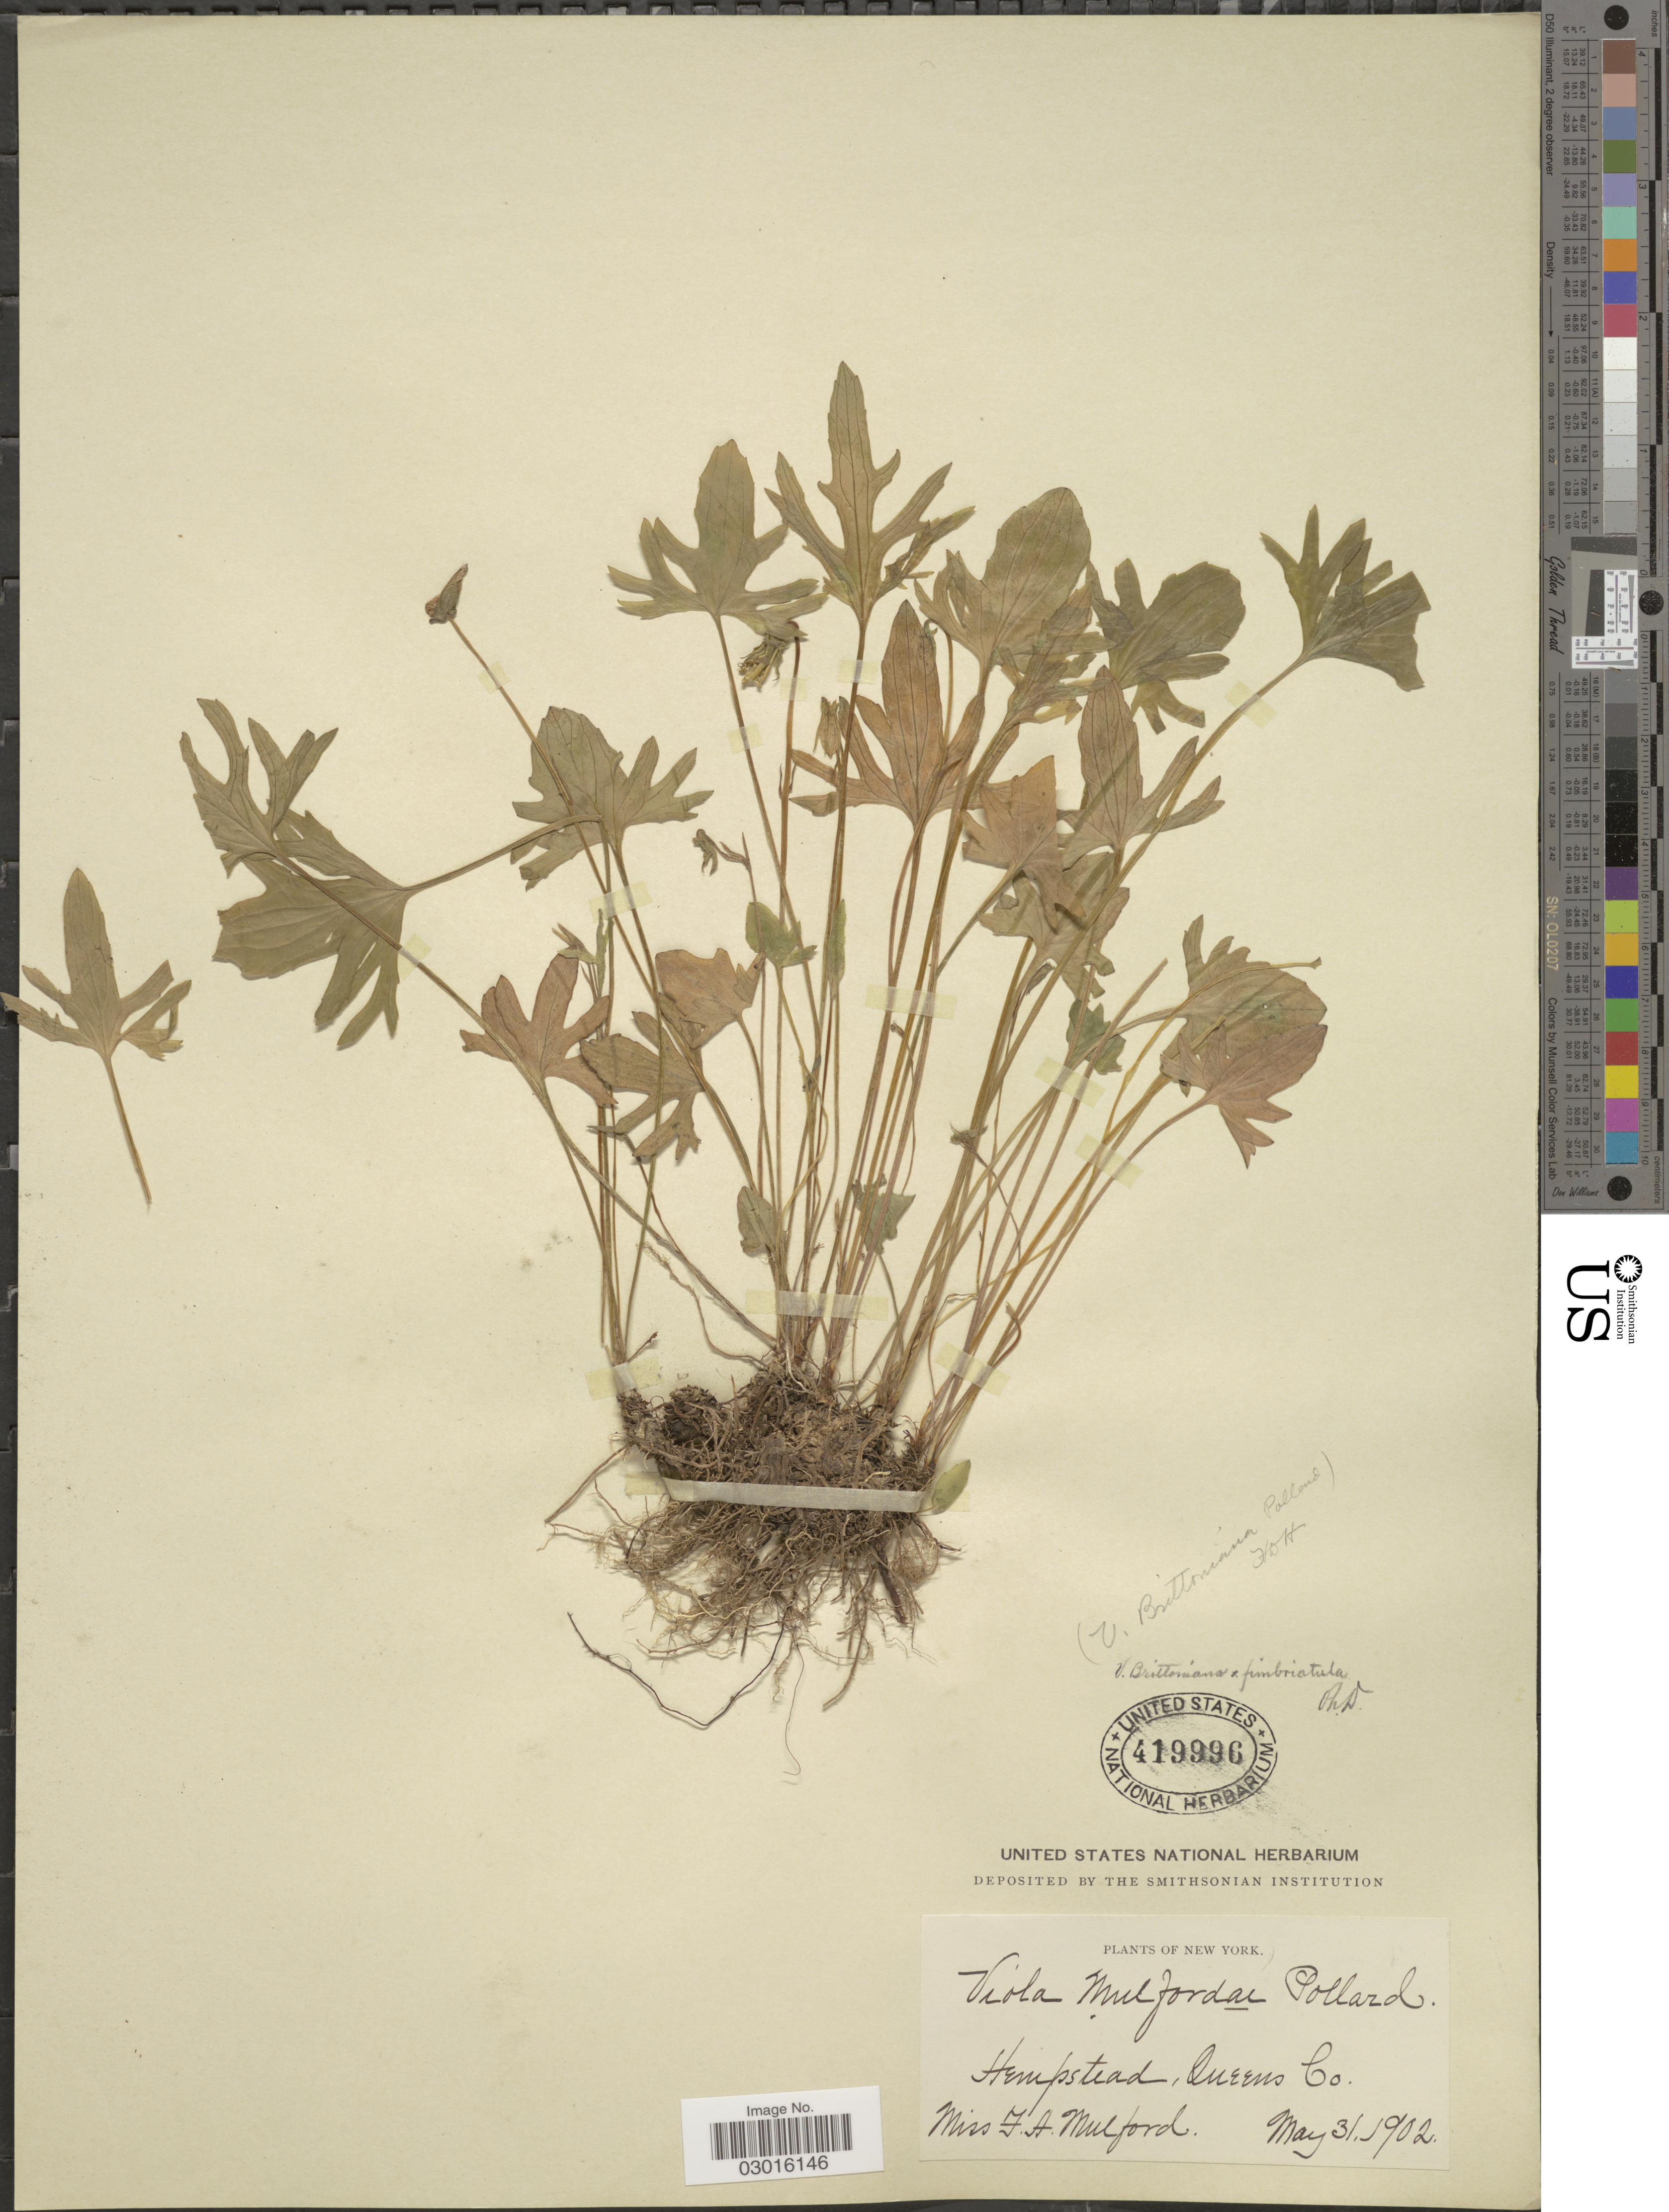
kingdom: Plantae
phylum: Tracheophyta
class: Magnoliopsida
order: Malpighiales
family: Violaceae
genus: Viola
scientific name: Viola x mulfordiae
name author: Pollard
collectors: F. Mulford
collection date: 1902-05-31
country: United States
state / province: New York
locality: Hempstead, Queens Co.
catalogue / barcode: US 419996